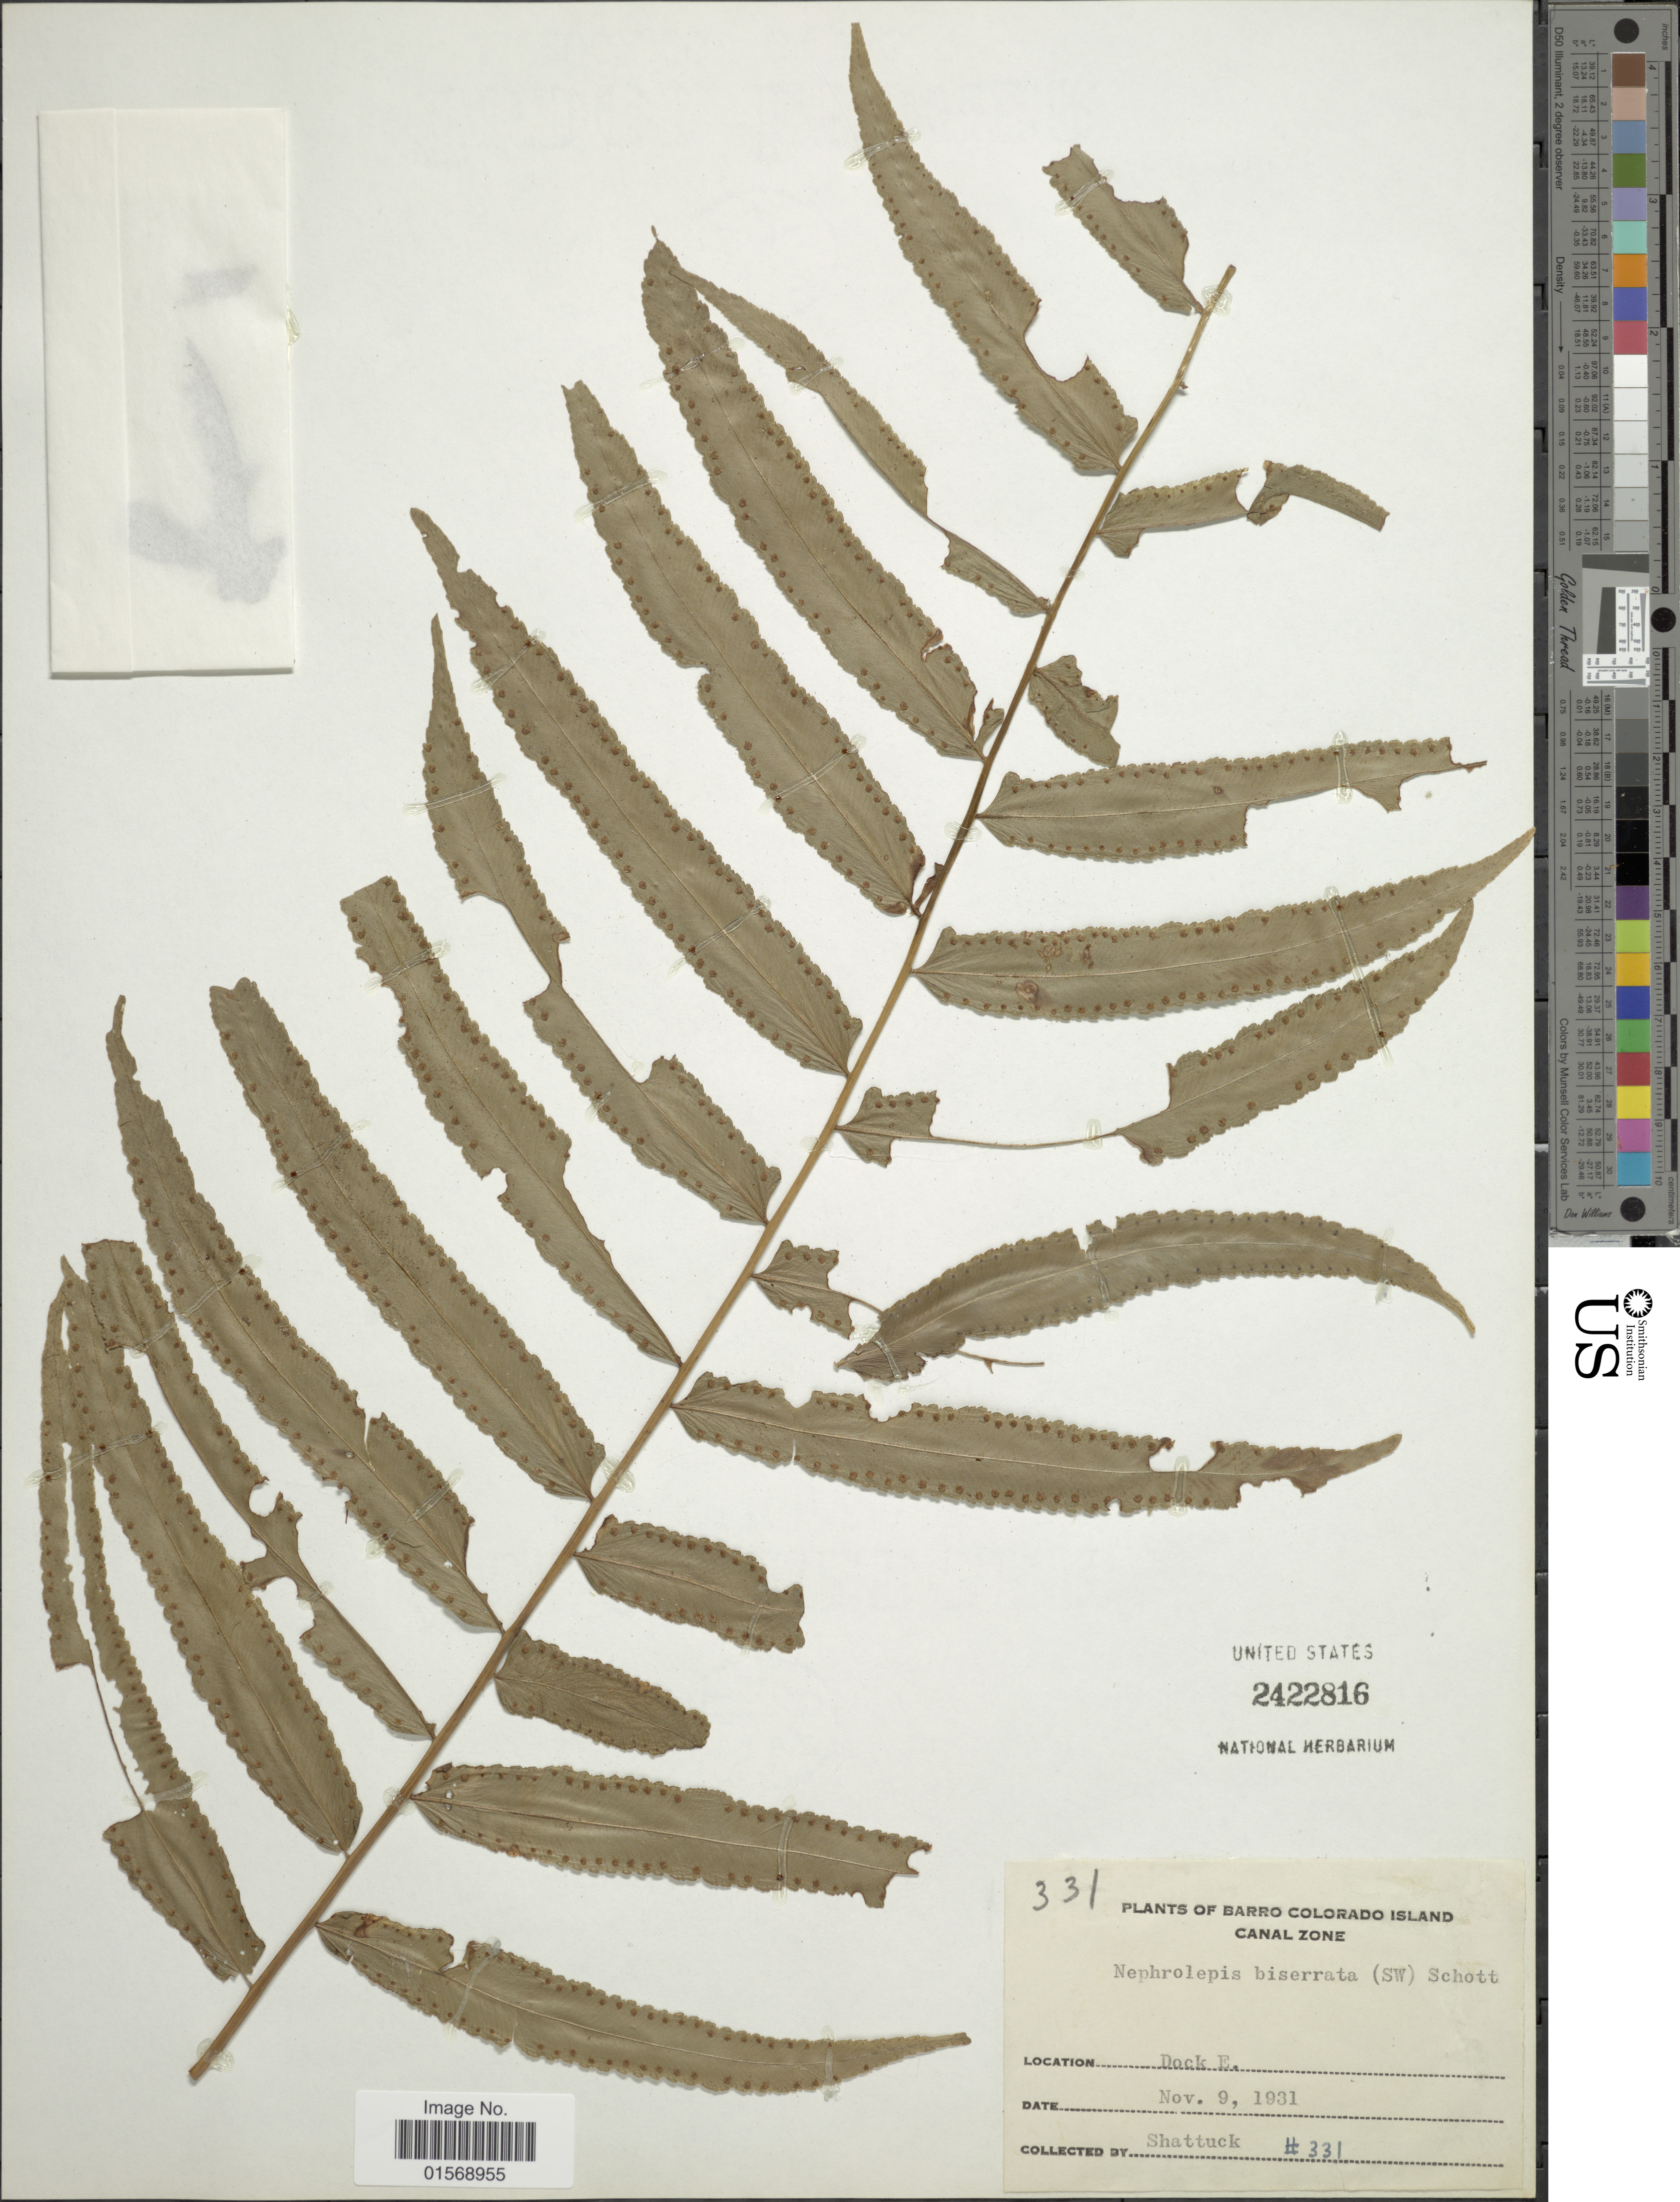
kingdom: Plantae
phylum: Tracheophyta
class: Polypodiopsida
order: Polypodiales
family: Nephrolepidaceae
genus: Nephrolepis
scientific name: Nephrolepis biserrata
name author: (Sw.) Schott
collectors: Shattuck, --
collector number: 331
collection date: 1931-11-09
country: Panama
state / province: Panamá Oeste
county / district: Canal Zone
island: Barro Colorado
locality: Barro Colorado Island, Canal Zone. Dock E.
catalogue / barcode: US 2422816